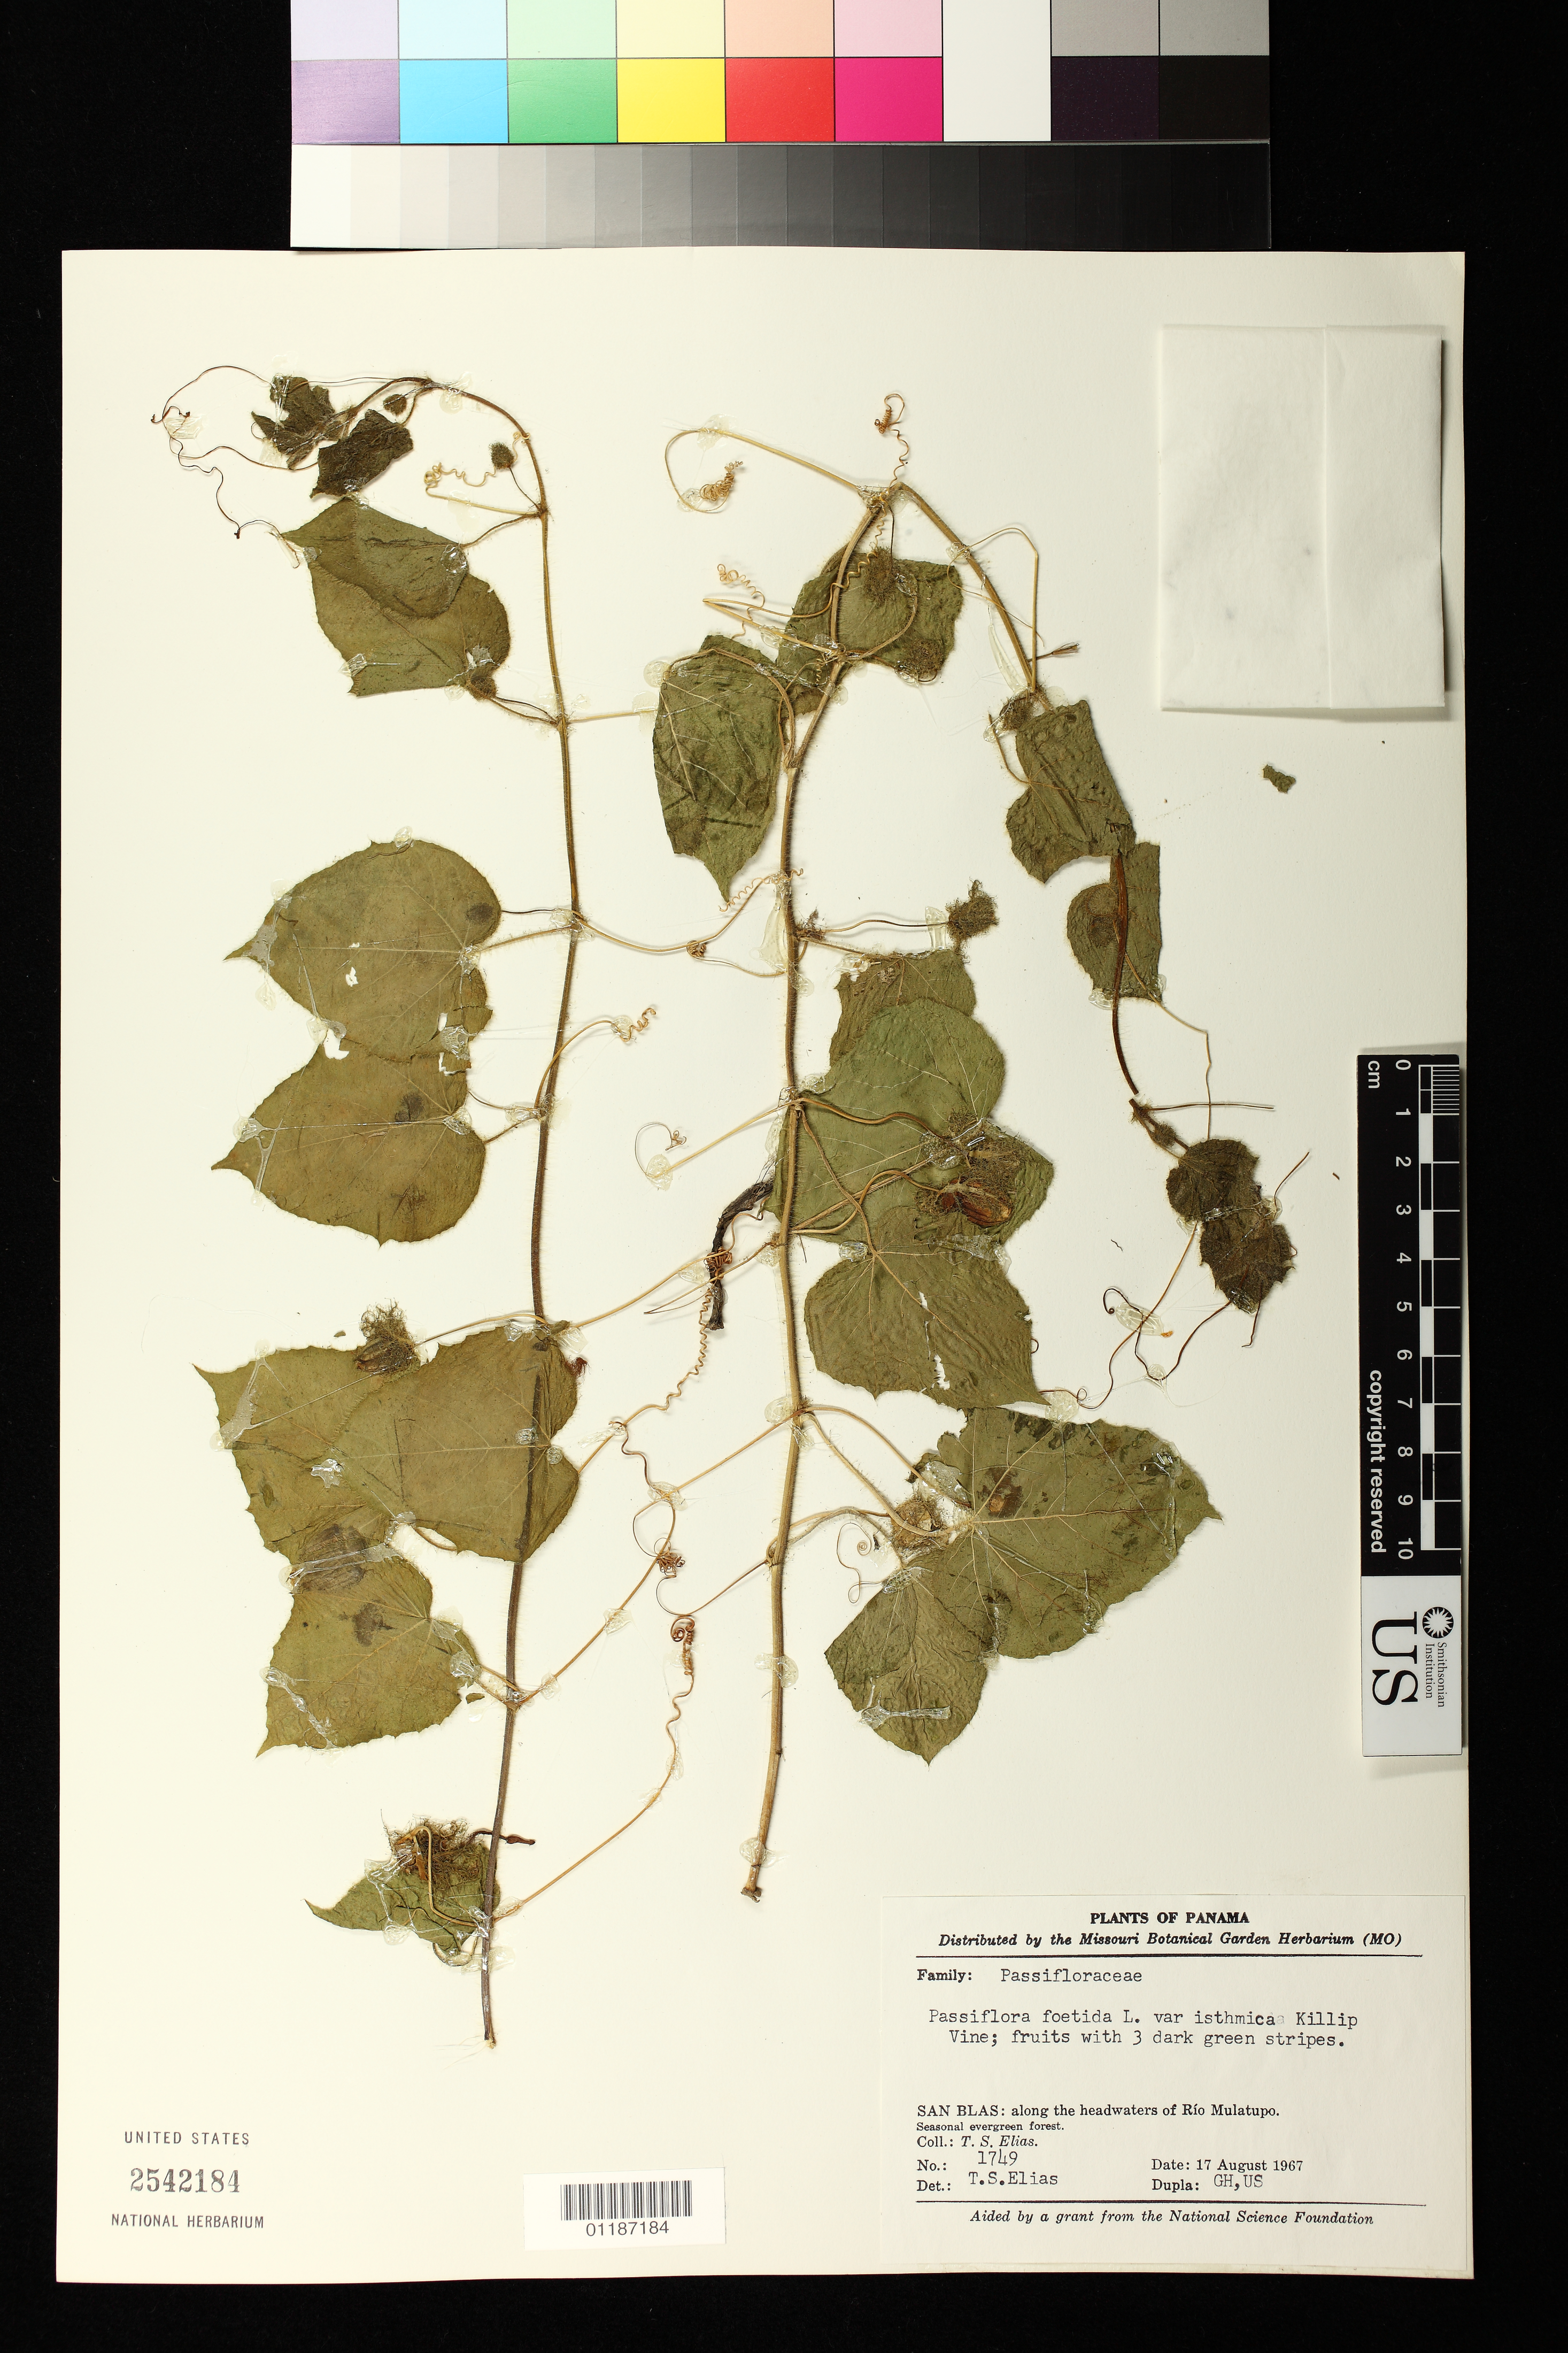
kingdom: Plantae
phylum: Tracheophyta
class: Magnoliopsida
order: Malpighiales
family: Passifloraceae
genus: Passiflora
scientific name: Passiflora foetida var. isthmia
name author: Killip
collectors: T. S. Elias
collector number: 1749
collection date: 1967-08-17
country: Panama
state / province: Kuna Yala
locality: San Blas: along the headwaters of Rio Mulatupo.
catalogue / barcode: US 2542184